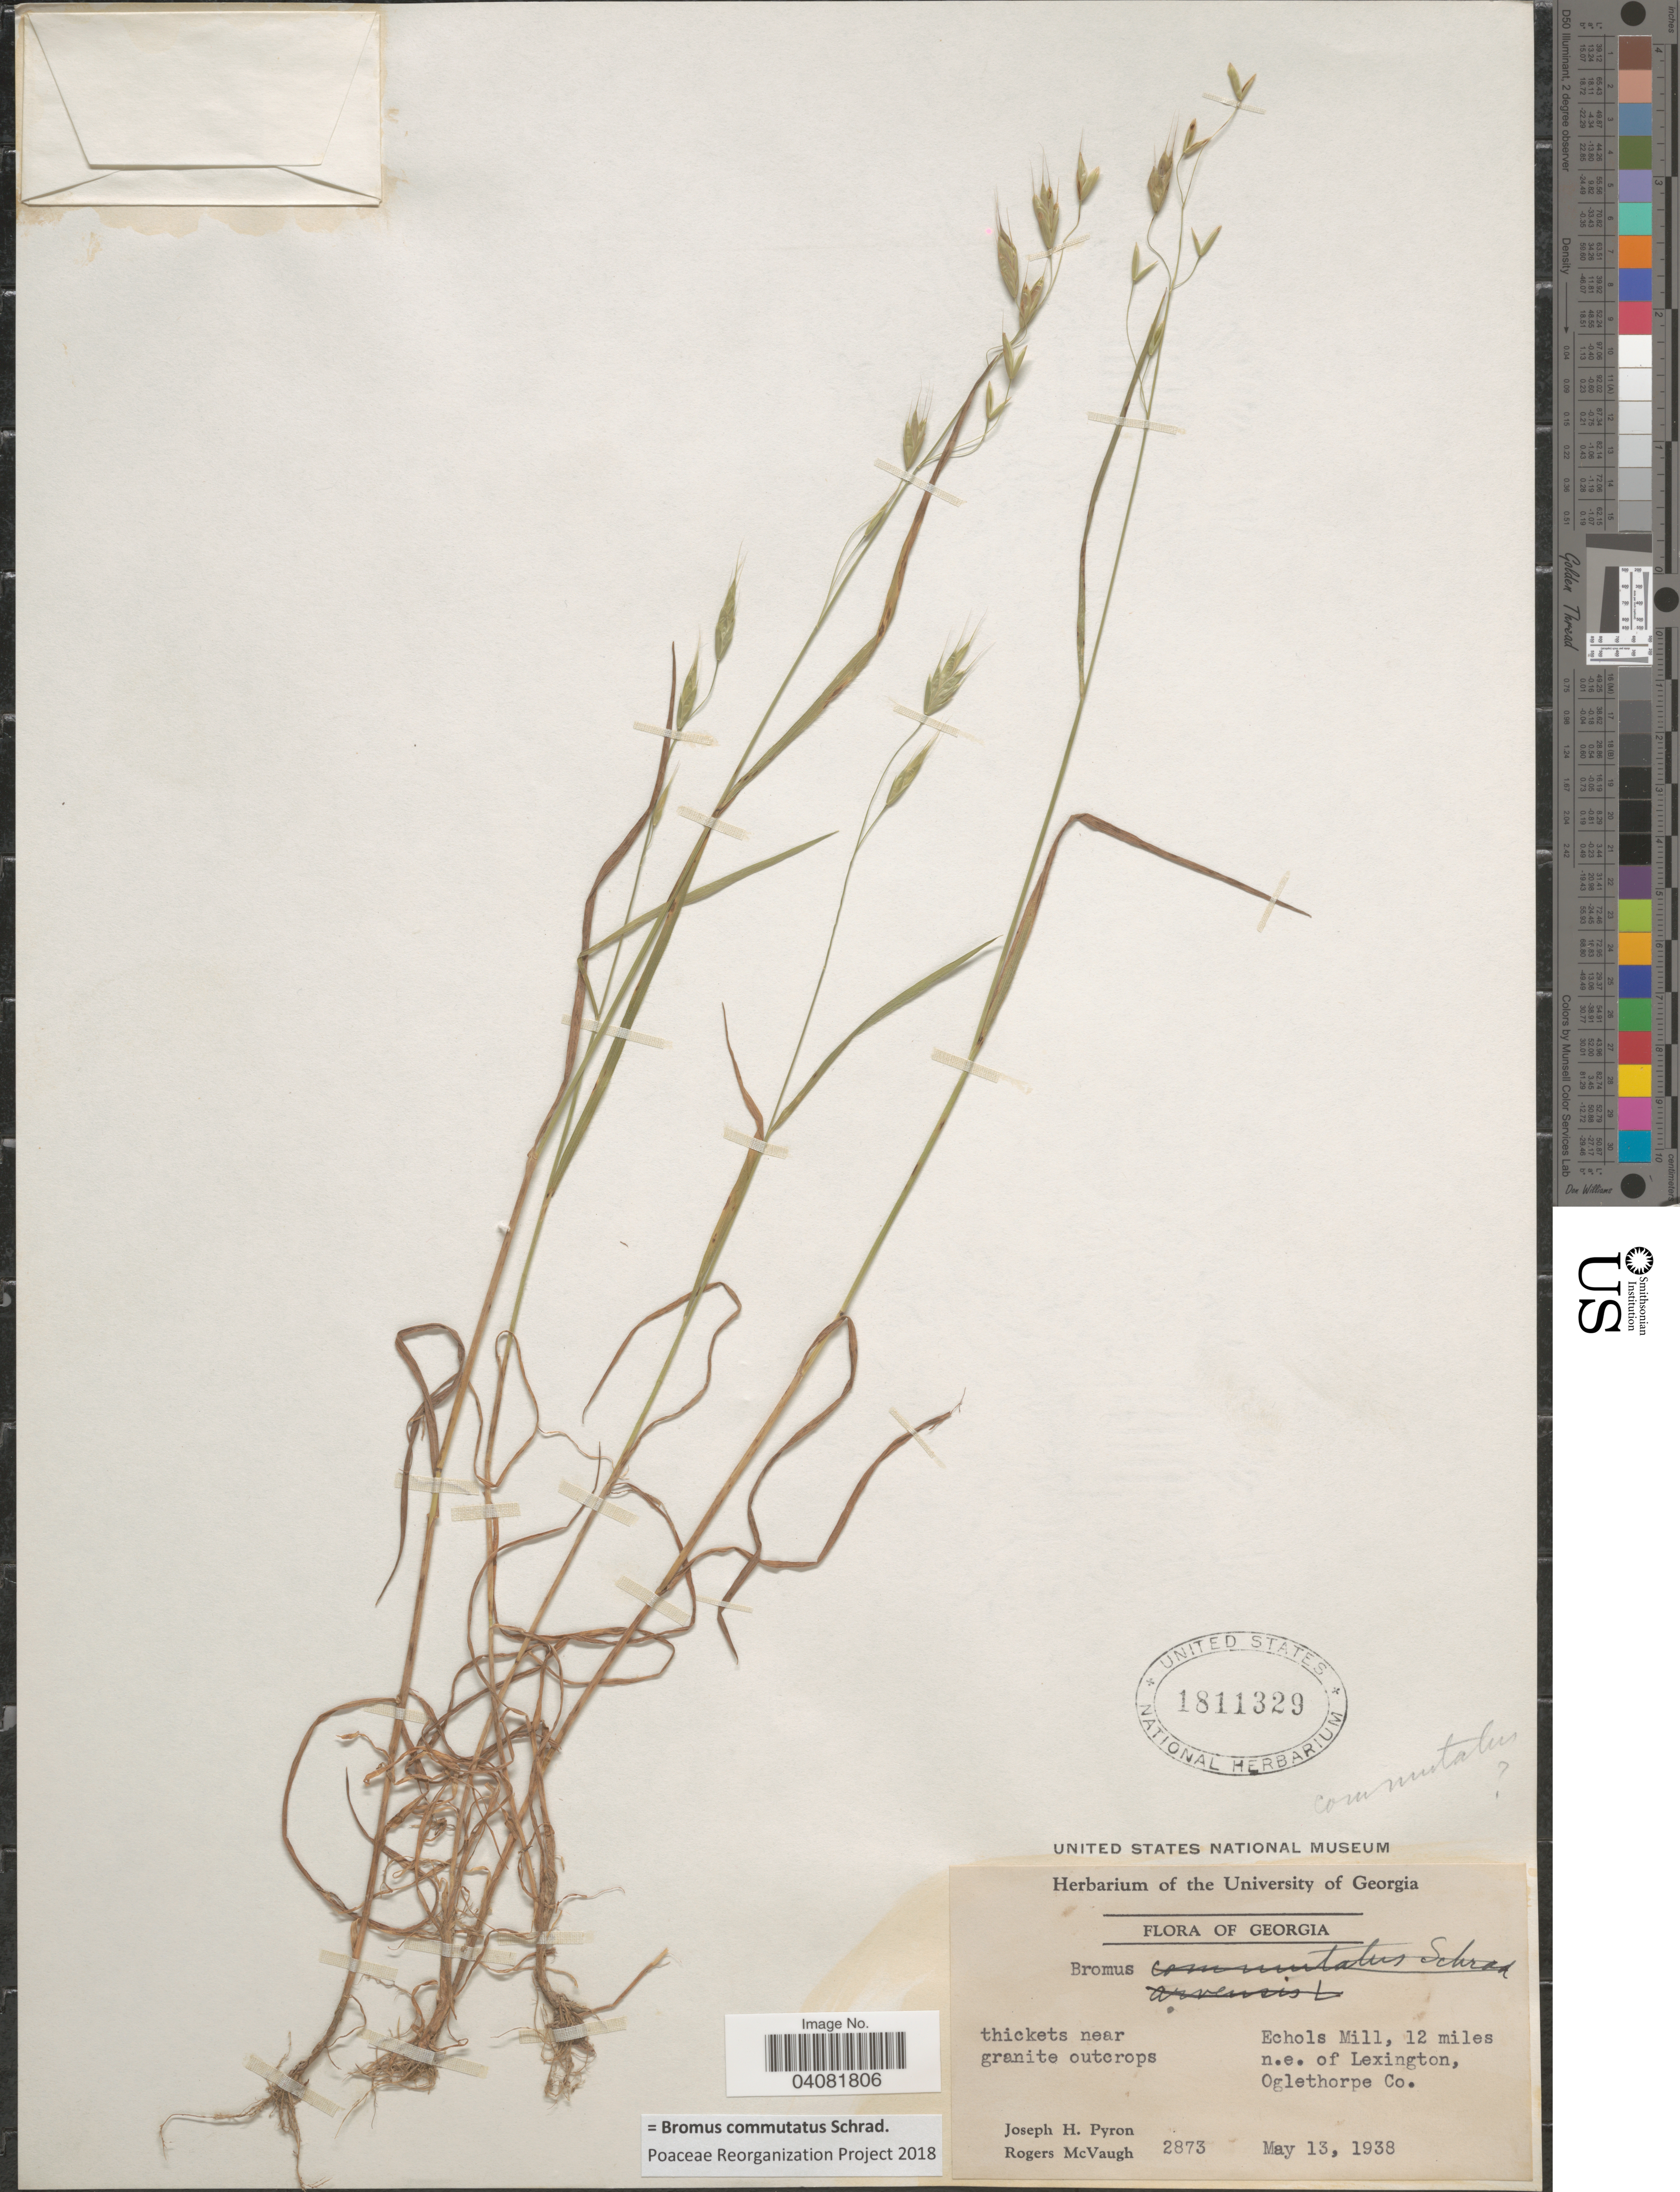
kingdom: Plantae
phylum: Tracheophyta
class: Liliopsida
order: Poales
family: Poaceae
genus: Bromus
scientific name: Bromus commutatus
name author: Schrad.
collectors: J. H. Pyron & R. McVaugh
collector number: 2873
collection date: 1938-05-13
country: United States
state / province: Georgia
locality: Thickets near granite outcrops. Echols Mill, 12 miles n.e. of Lexington, Oglethorpe Co.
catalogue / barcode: US 1811329